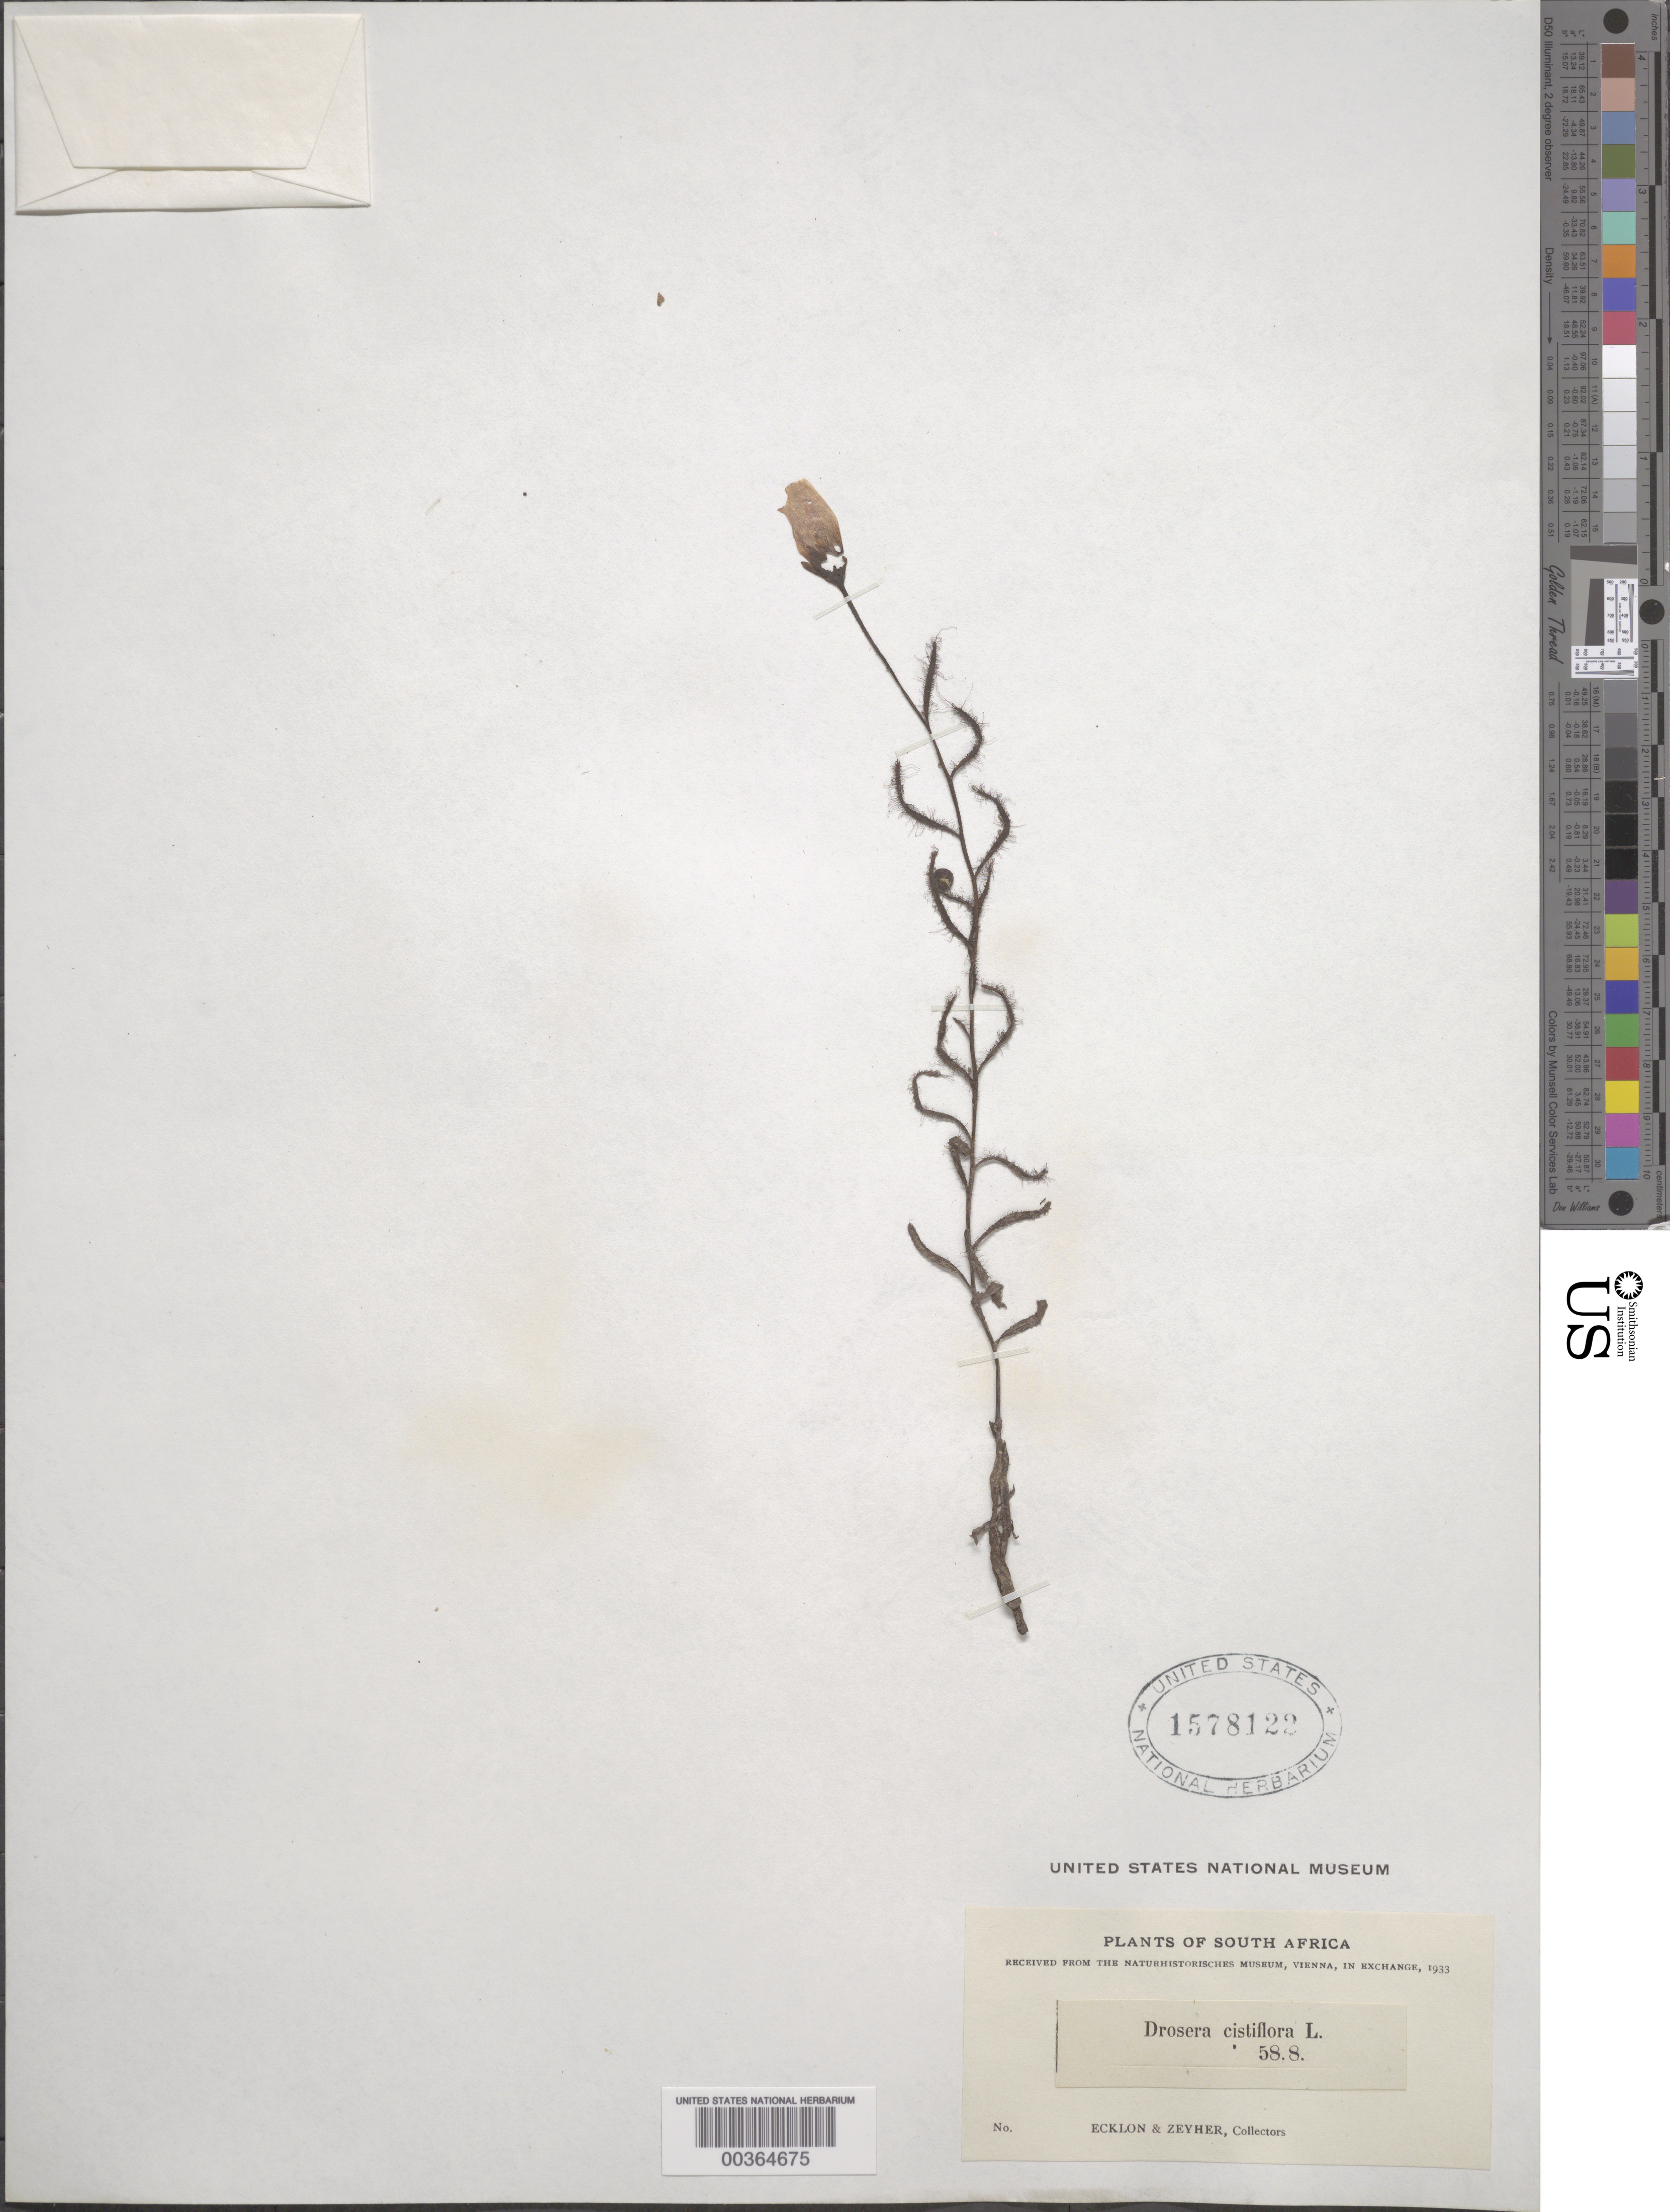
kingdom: Plantae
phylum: Tracheophyta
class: Magnoliopsida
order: Caryophyllales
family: Droseraceae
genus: Drosera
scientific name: Drosera cistiflora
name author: L.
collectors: C. F. Ecklon & C. Zeyher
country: South Africa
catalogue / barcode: US 1578122